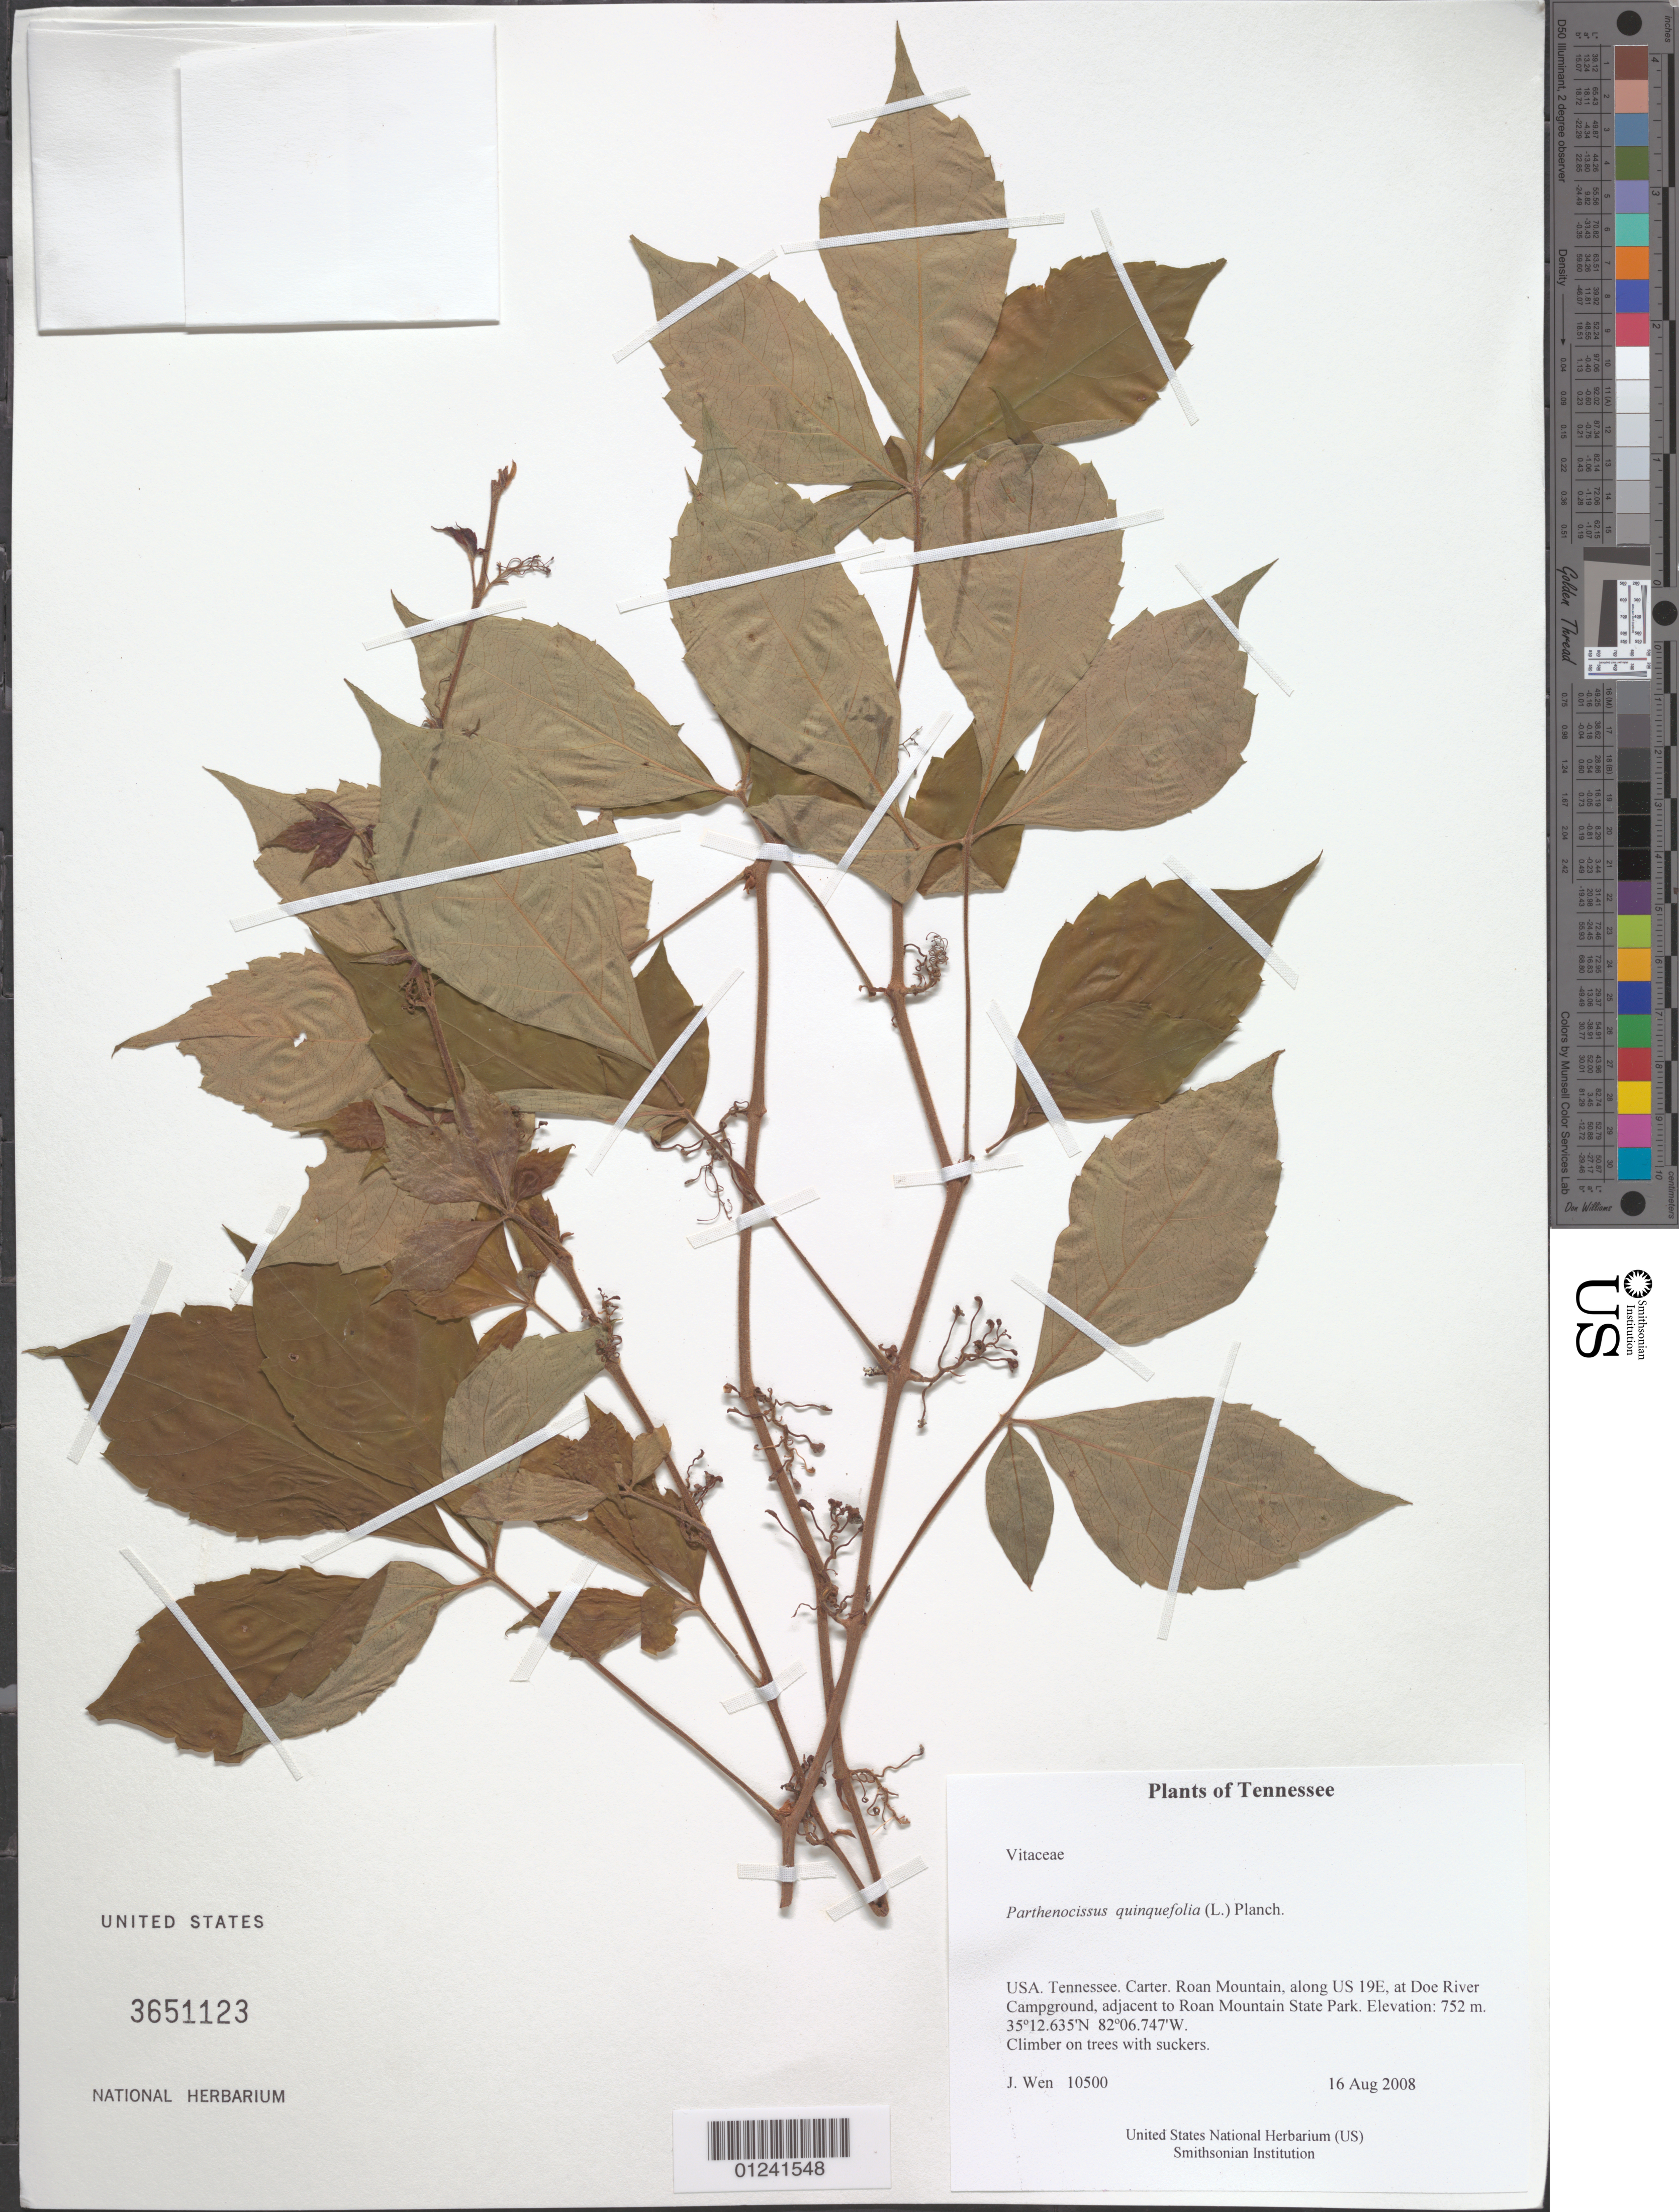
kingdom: Plantae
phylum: Tracheophyta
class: Magnoliopsida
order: Vitales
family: Vitaceae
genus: Parthenocissus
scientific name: Parthenocissus quinquefolia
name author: (L.) Planch.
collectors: J. Wen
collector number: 10500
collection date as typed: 16 Aug 2008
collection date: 2008-08-16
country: United States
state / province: Tennessee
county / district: Carter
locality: Roan Mountain, along US 19E, at Doe River Campground, adjacent to Roan Mountain State Park.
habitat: On trees with suckers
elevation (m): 752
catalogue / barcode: US 3651123